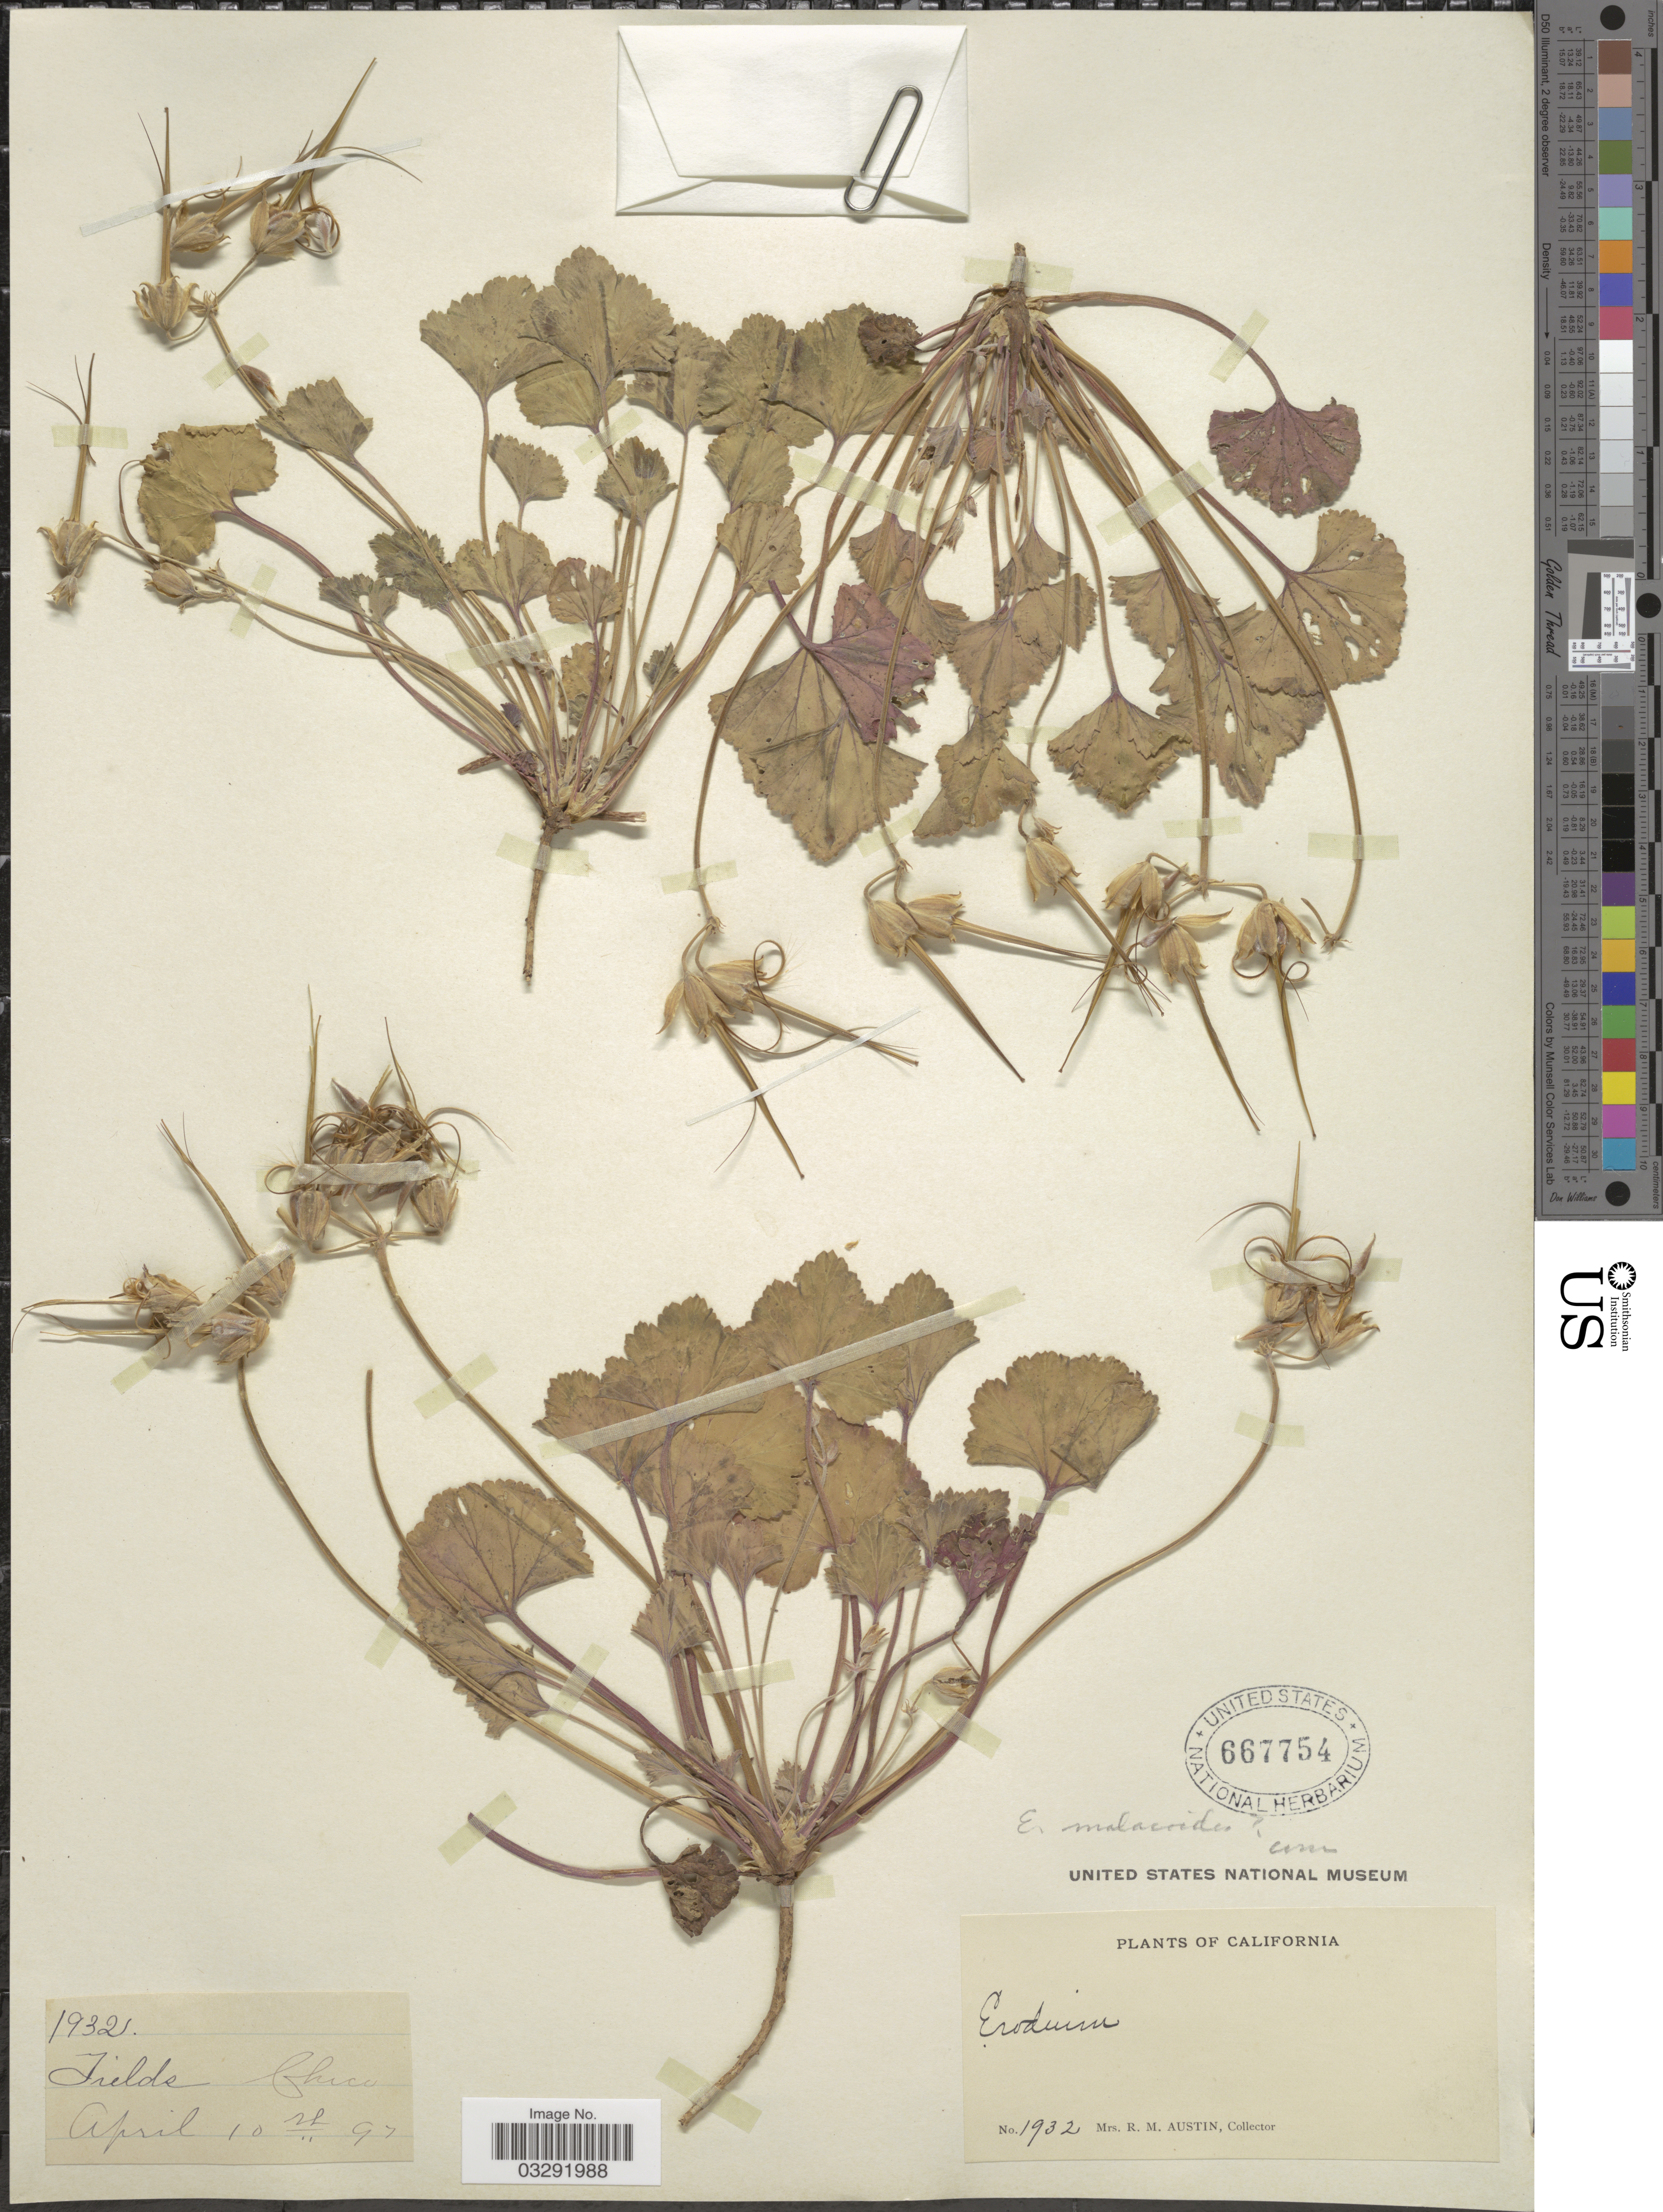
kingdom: Plantae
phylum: Tracheophyta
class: Magnoliopsida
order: Geraniales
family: Geraniaceae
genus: Erodium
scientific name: Erodium malacoides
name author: (L.) L'Hér.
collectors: R. Austin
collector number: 1932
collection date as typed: Transcribed d/m/y: 10/4/97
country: United States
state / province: California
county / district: Butte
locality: Fields Chico.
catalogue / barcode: US 667754